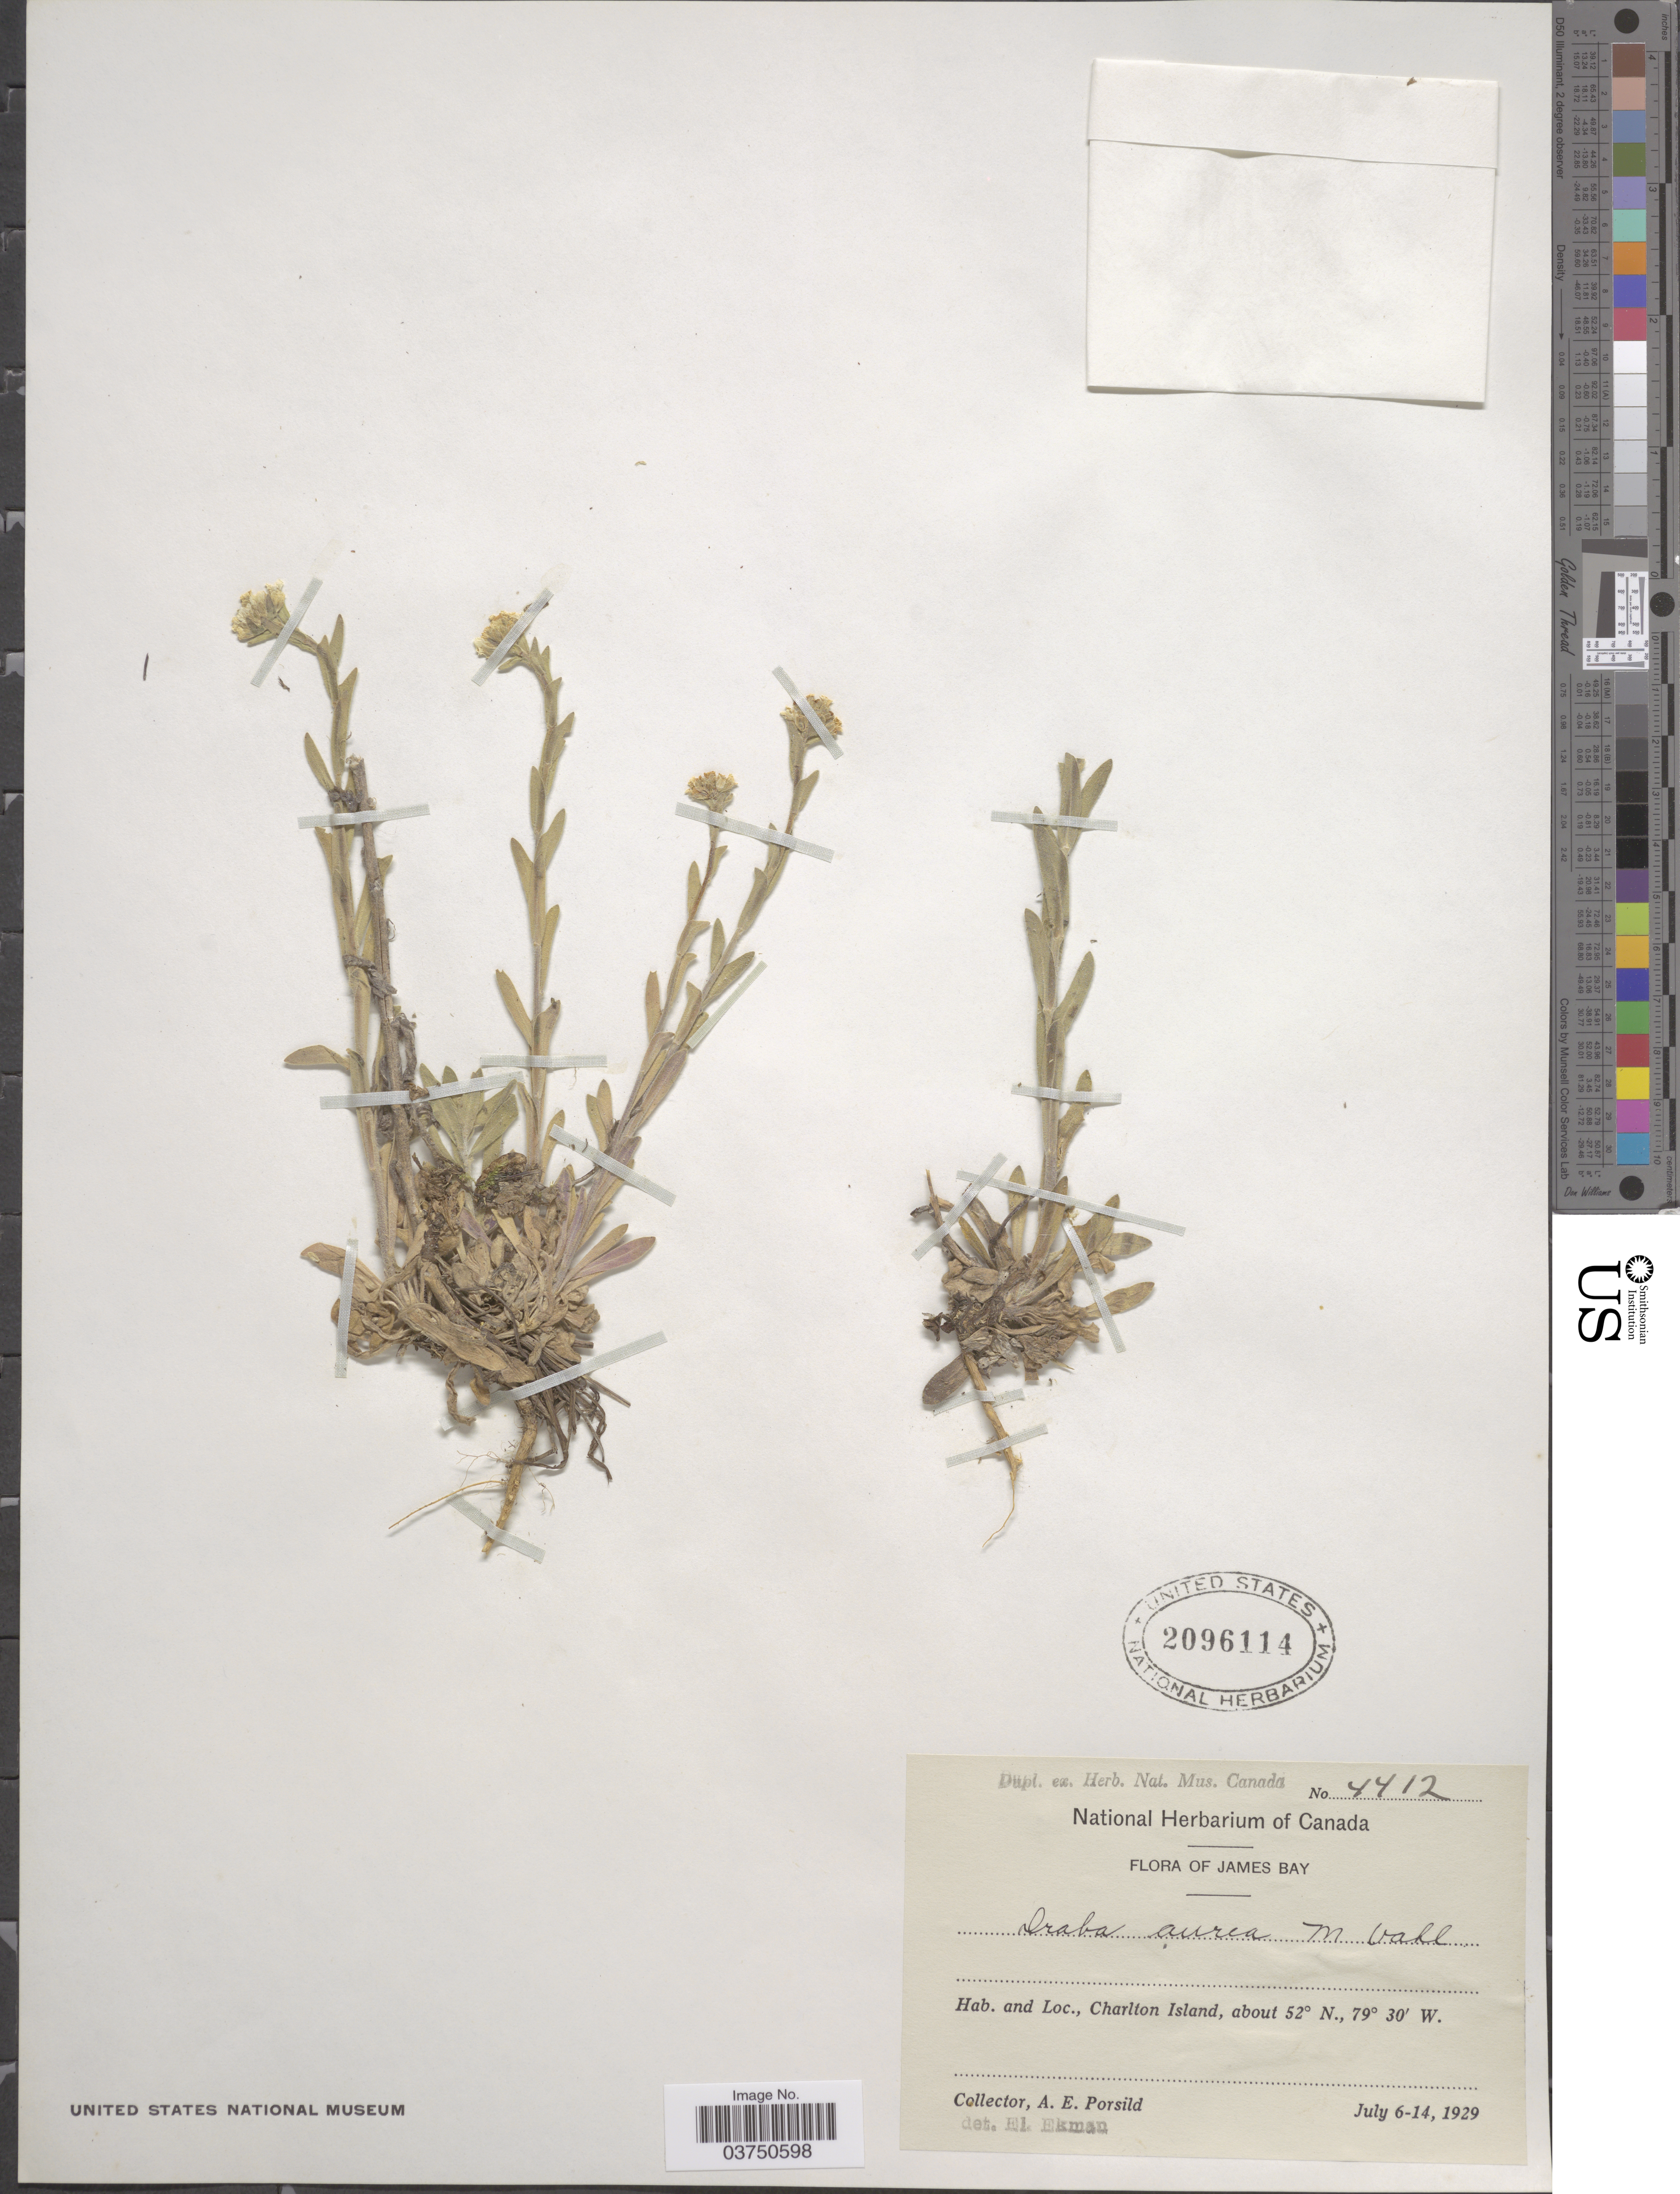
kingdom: Plantae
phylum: Tracheophyta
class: Magnoliopsida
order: Brassicales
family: Brassicaceae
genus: Draba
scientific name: Draba aurea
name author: Vahl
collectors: A. E. Porsild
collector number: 4412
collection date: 1929-07-06/1929-07-14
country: Canada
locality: James Bay. Charlton Island.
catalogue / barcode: US 2096114